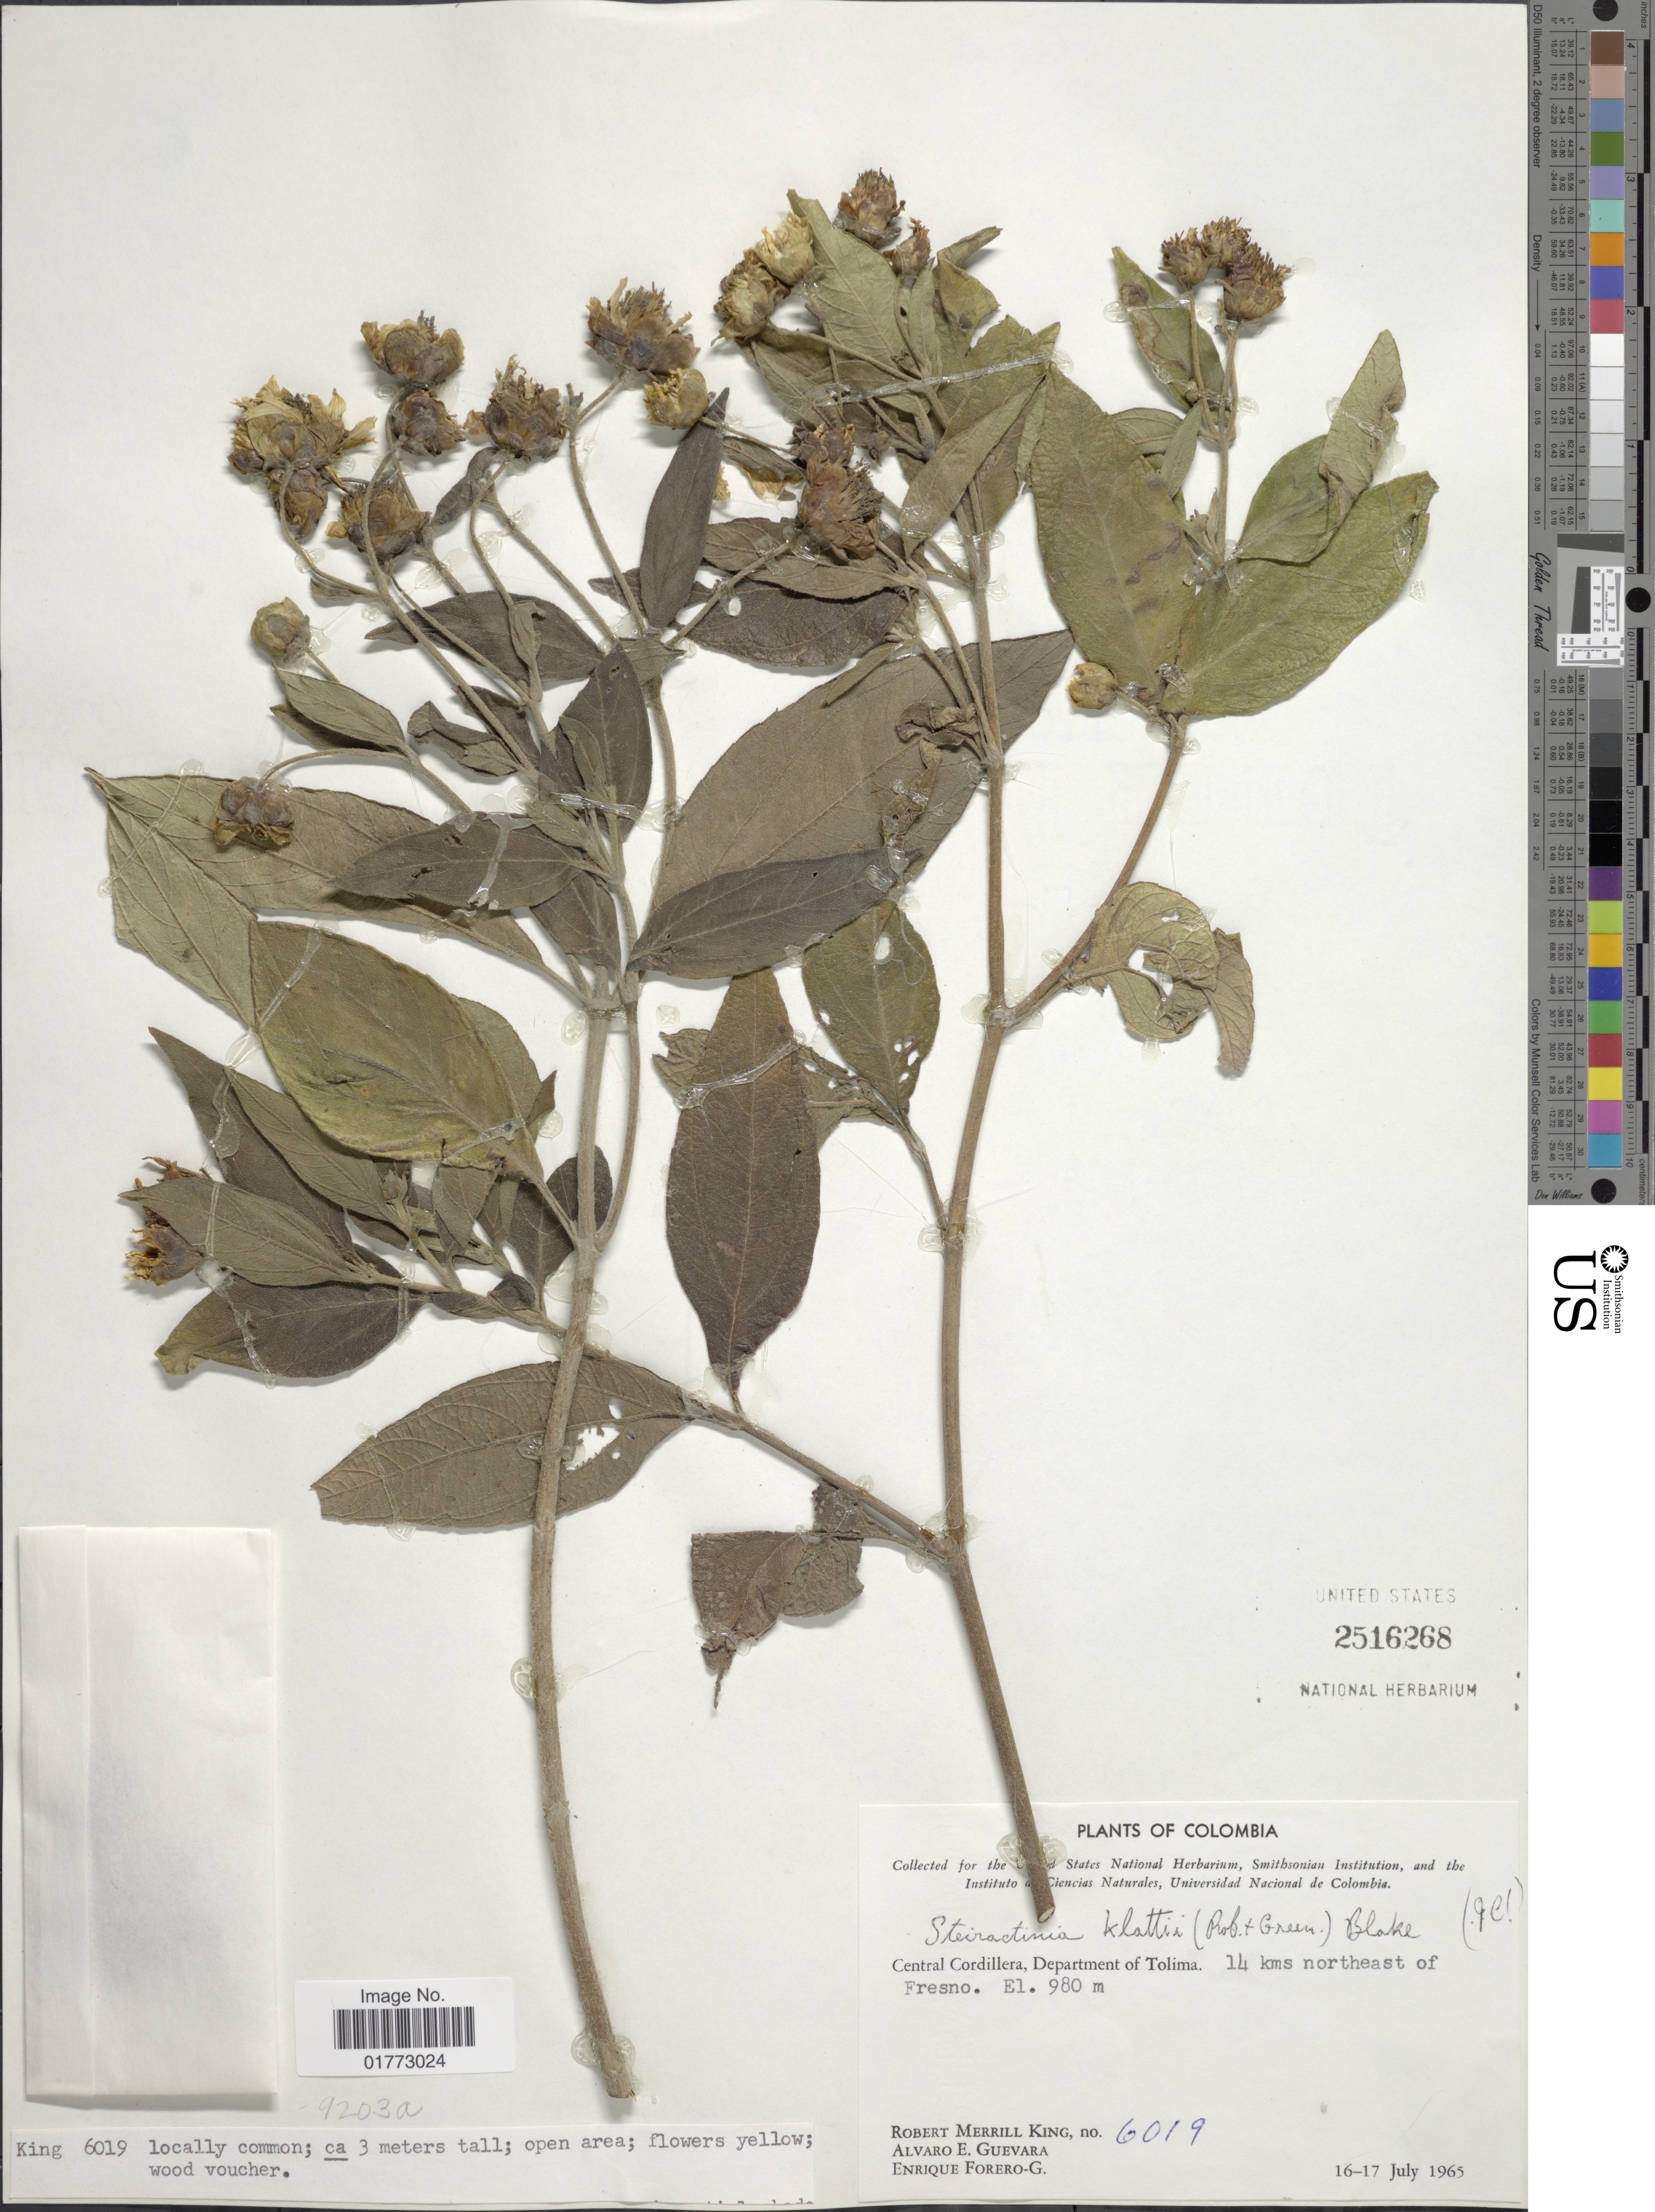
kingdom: Plantae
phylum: Tracheophyta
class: Magnoliopsida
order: Asterales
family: Asteraceae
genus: Steiractinia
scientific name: Steiractinia klattii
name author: S.F. Blake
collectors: R. M. King, A. E. Guevara & E. Forero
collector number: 6019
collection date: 1965-07-16/1965-07-17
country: Colombia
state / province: Tolima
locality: Central Cordillera, 14 kms northeast of Fresno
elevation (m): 980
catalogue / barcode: US 2516268